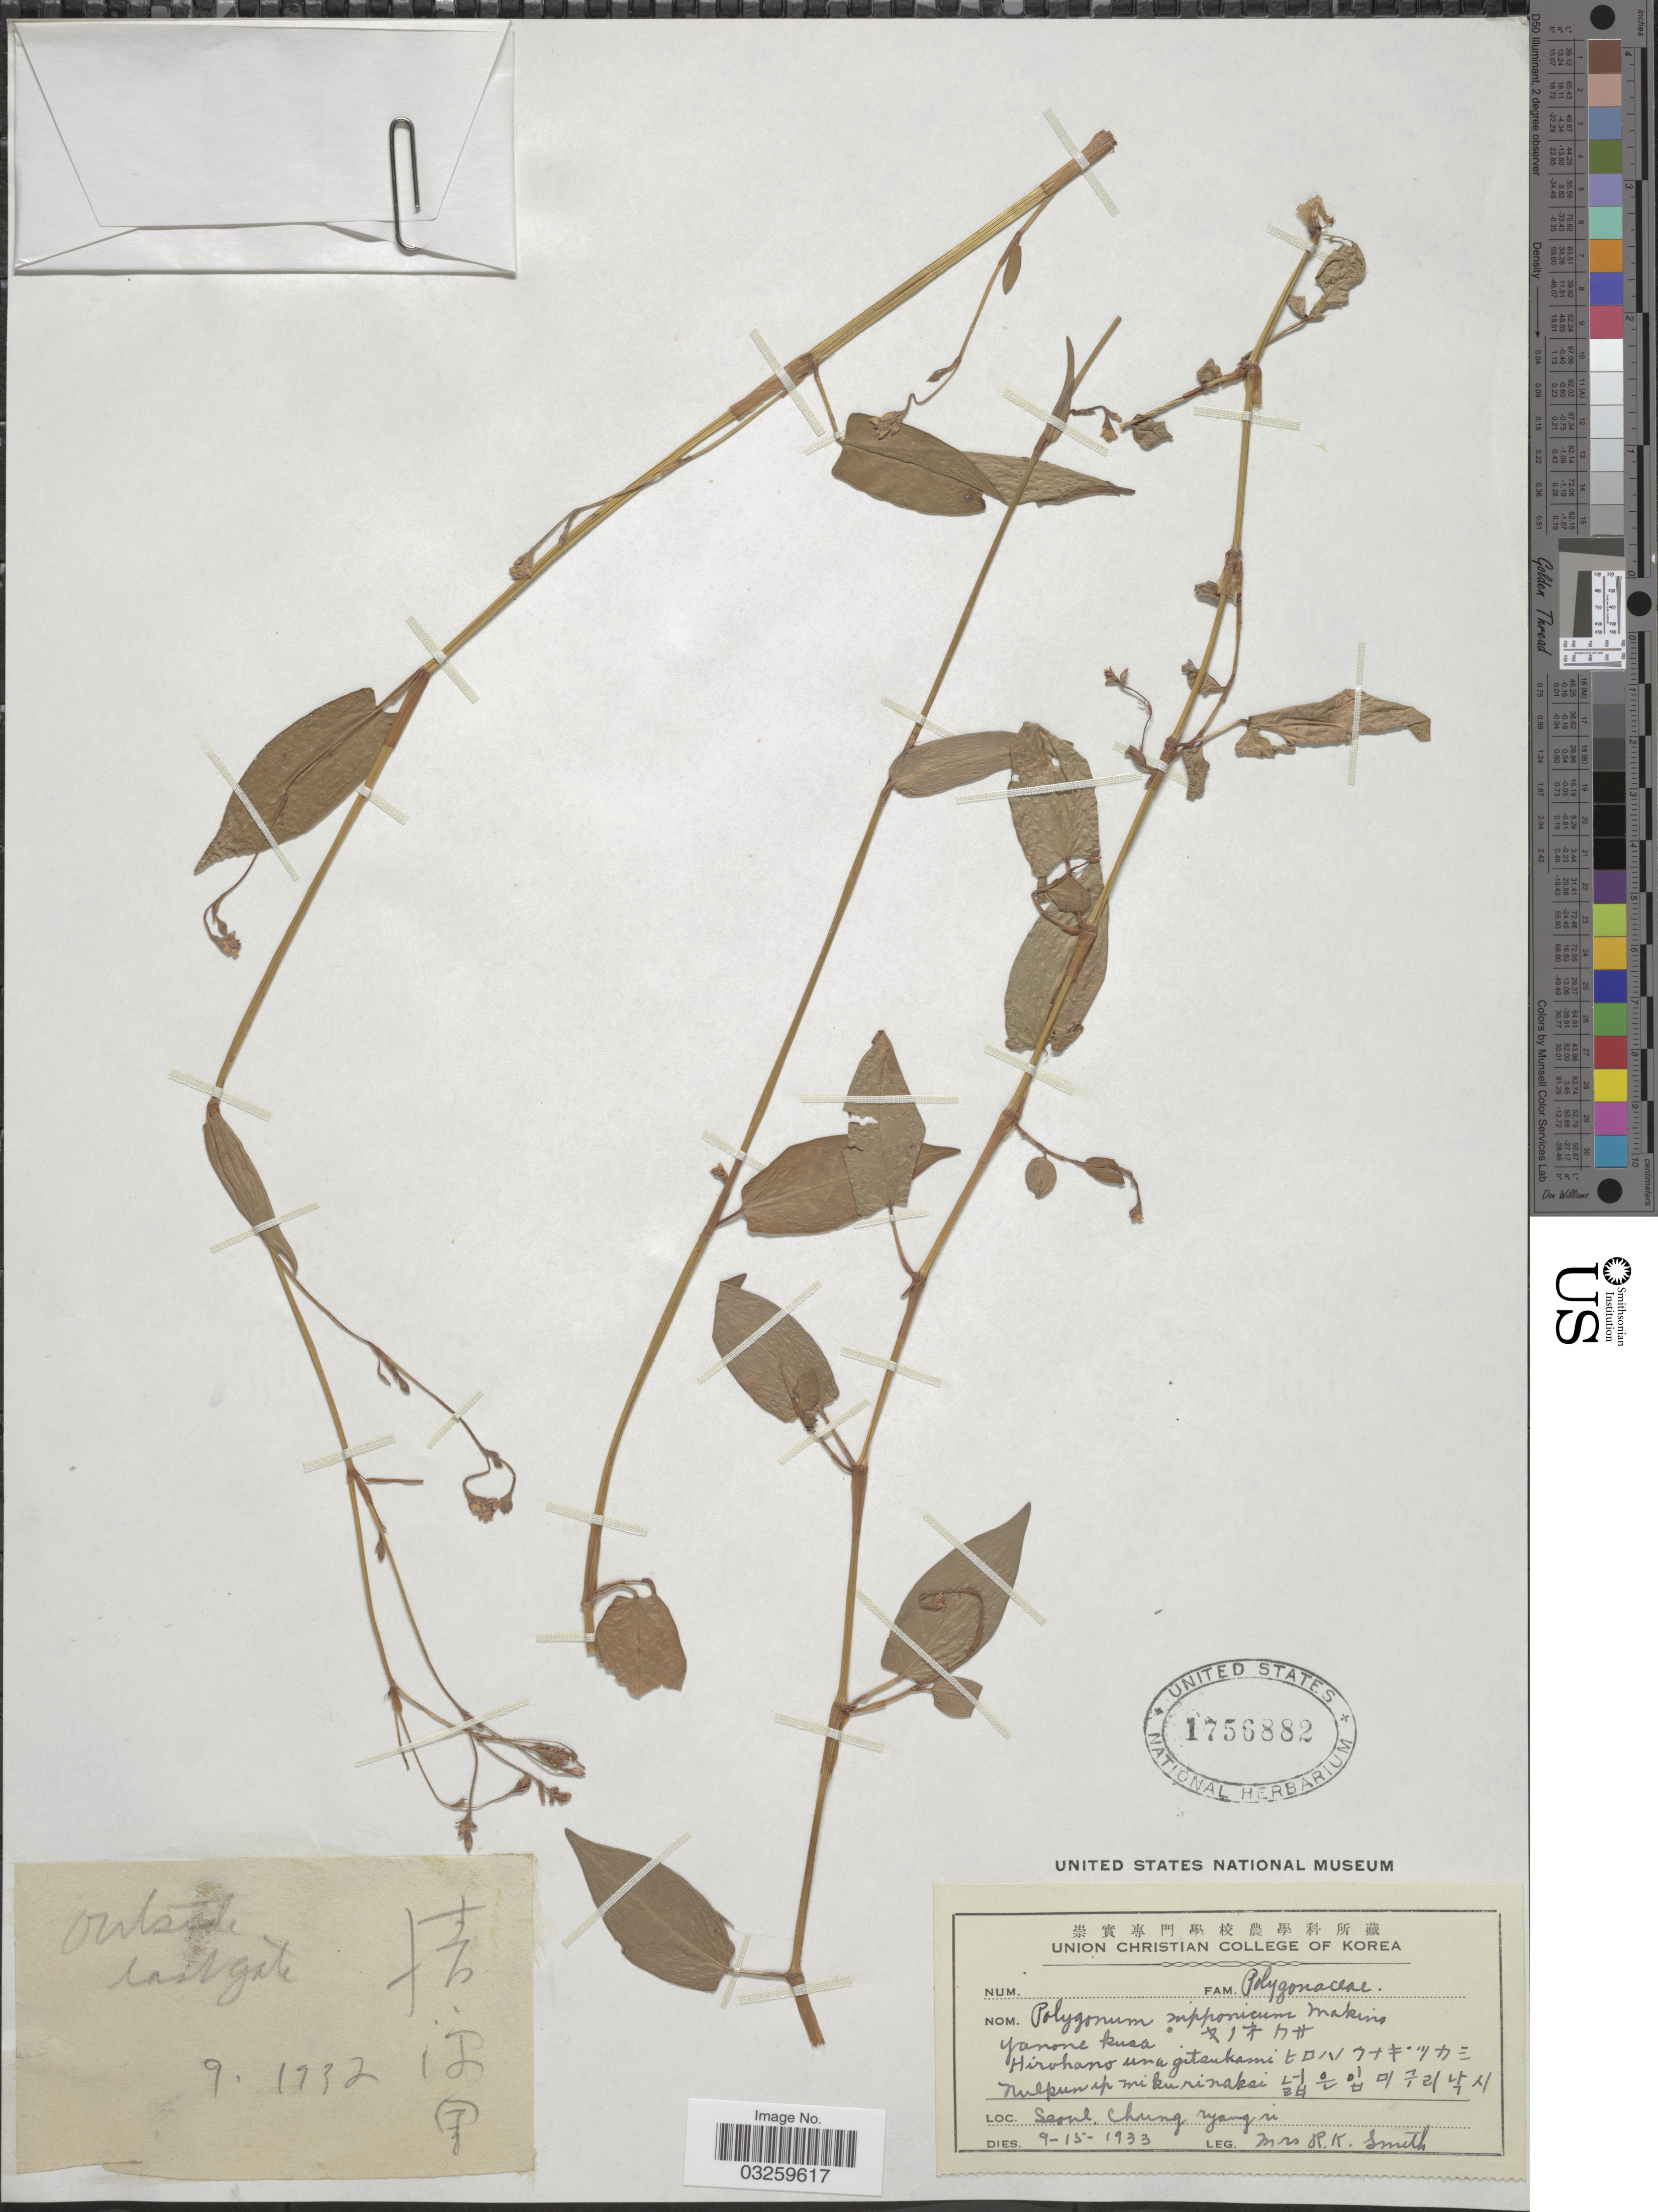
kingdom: Plantae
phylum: Tracheophyta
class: Magnoliopsida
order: Caryophyllales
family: Polygonaceae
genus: Polygonum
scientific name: Polygonum nipponense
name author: Makino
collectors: R. Smith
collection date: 1933-09-15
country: South Korea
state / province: Seoul Special City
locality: Seoul, Chung ryang ri.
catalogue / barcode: US 1756882